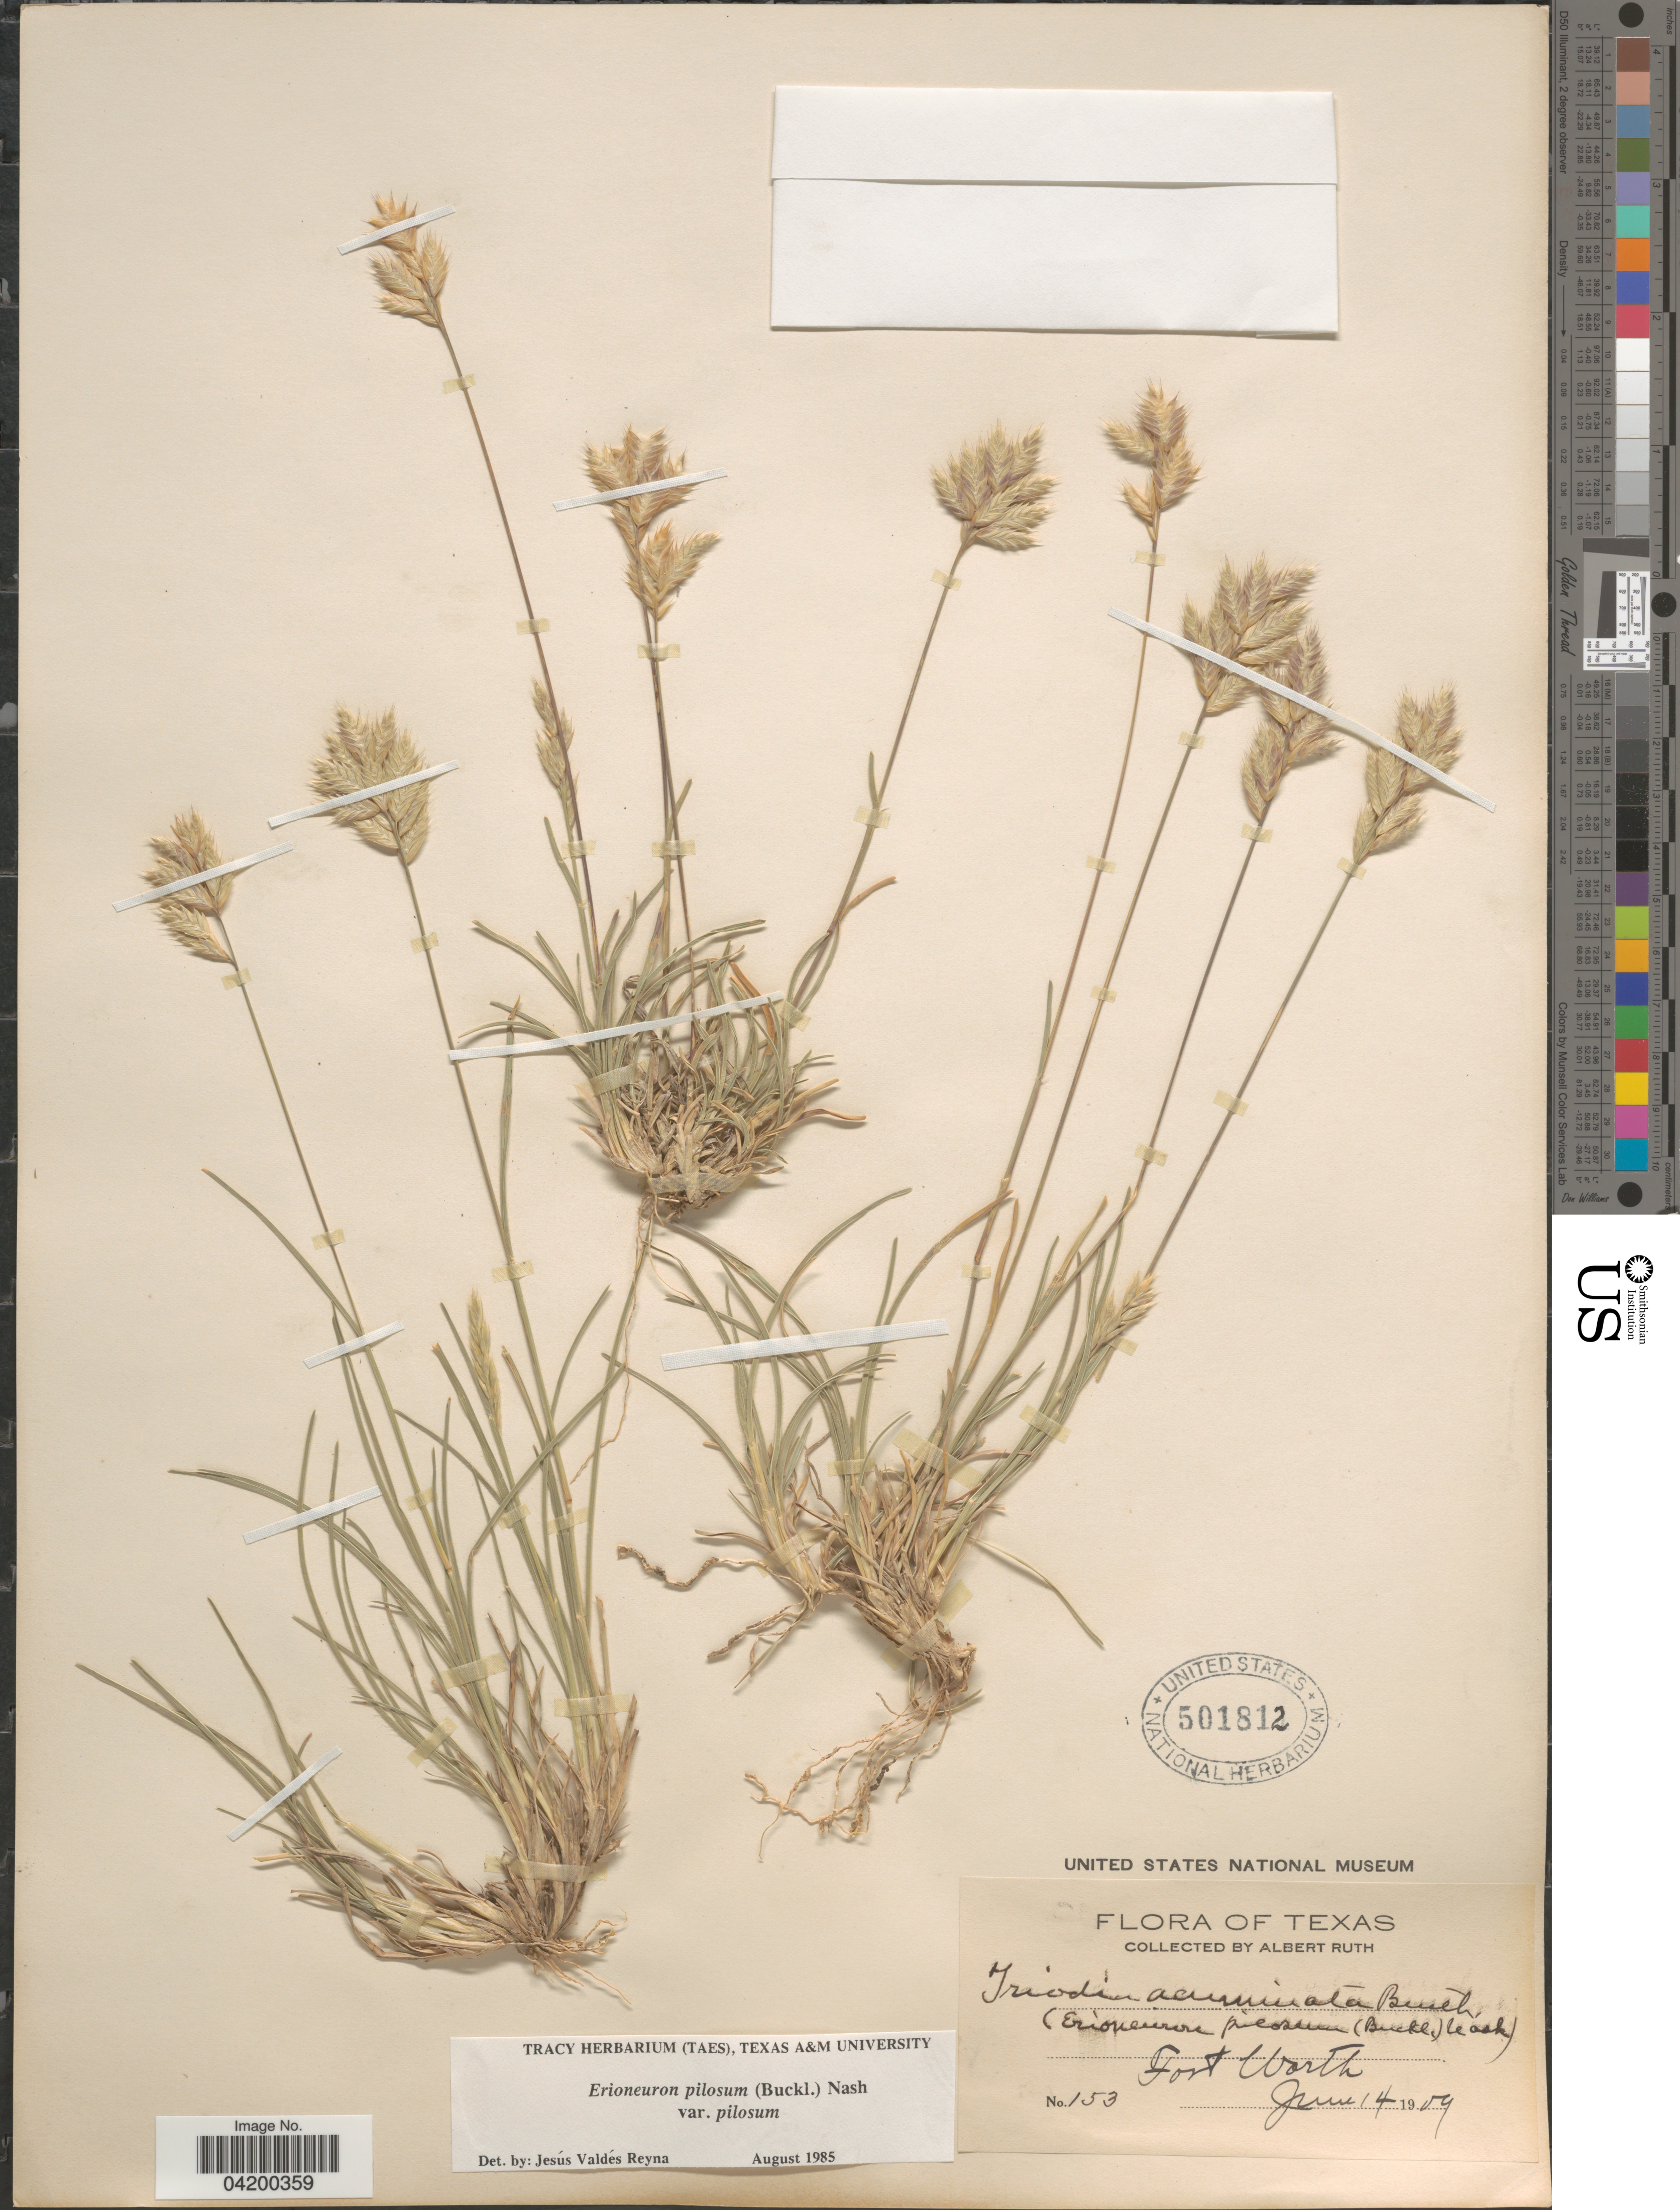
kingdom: Plantae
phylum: Tracheophyta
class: Liliopsida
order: Poales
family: Poaceae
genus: Erioneuron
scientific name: Erioneuron pilosum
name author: (Buckley) Nash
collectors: A. Ruth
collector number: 153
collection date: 1909-06-14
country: United States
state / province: Texas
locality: Fort Worth.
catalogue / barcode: US 501812